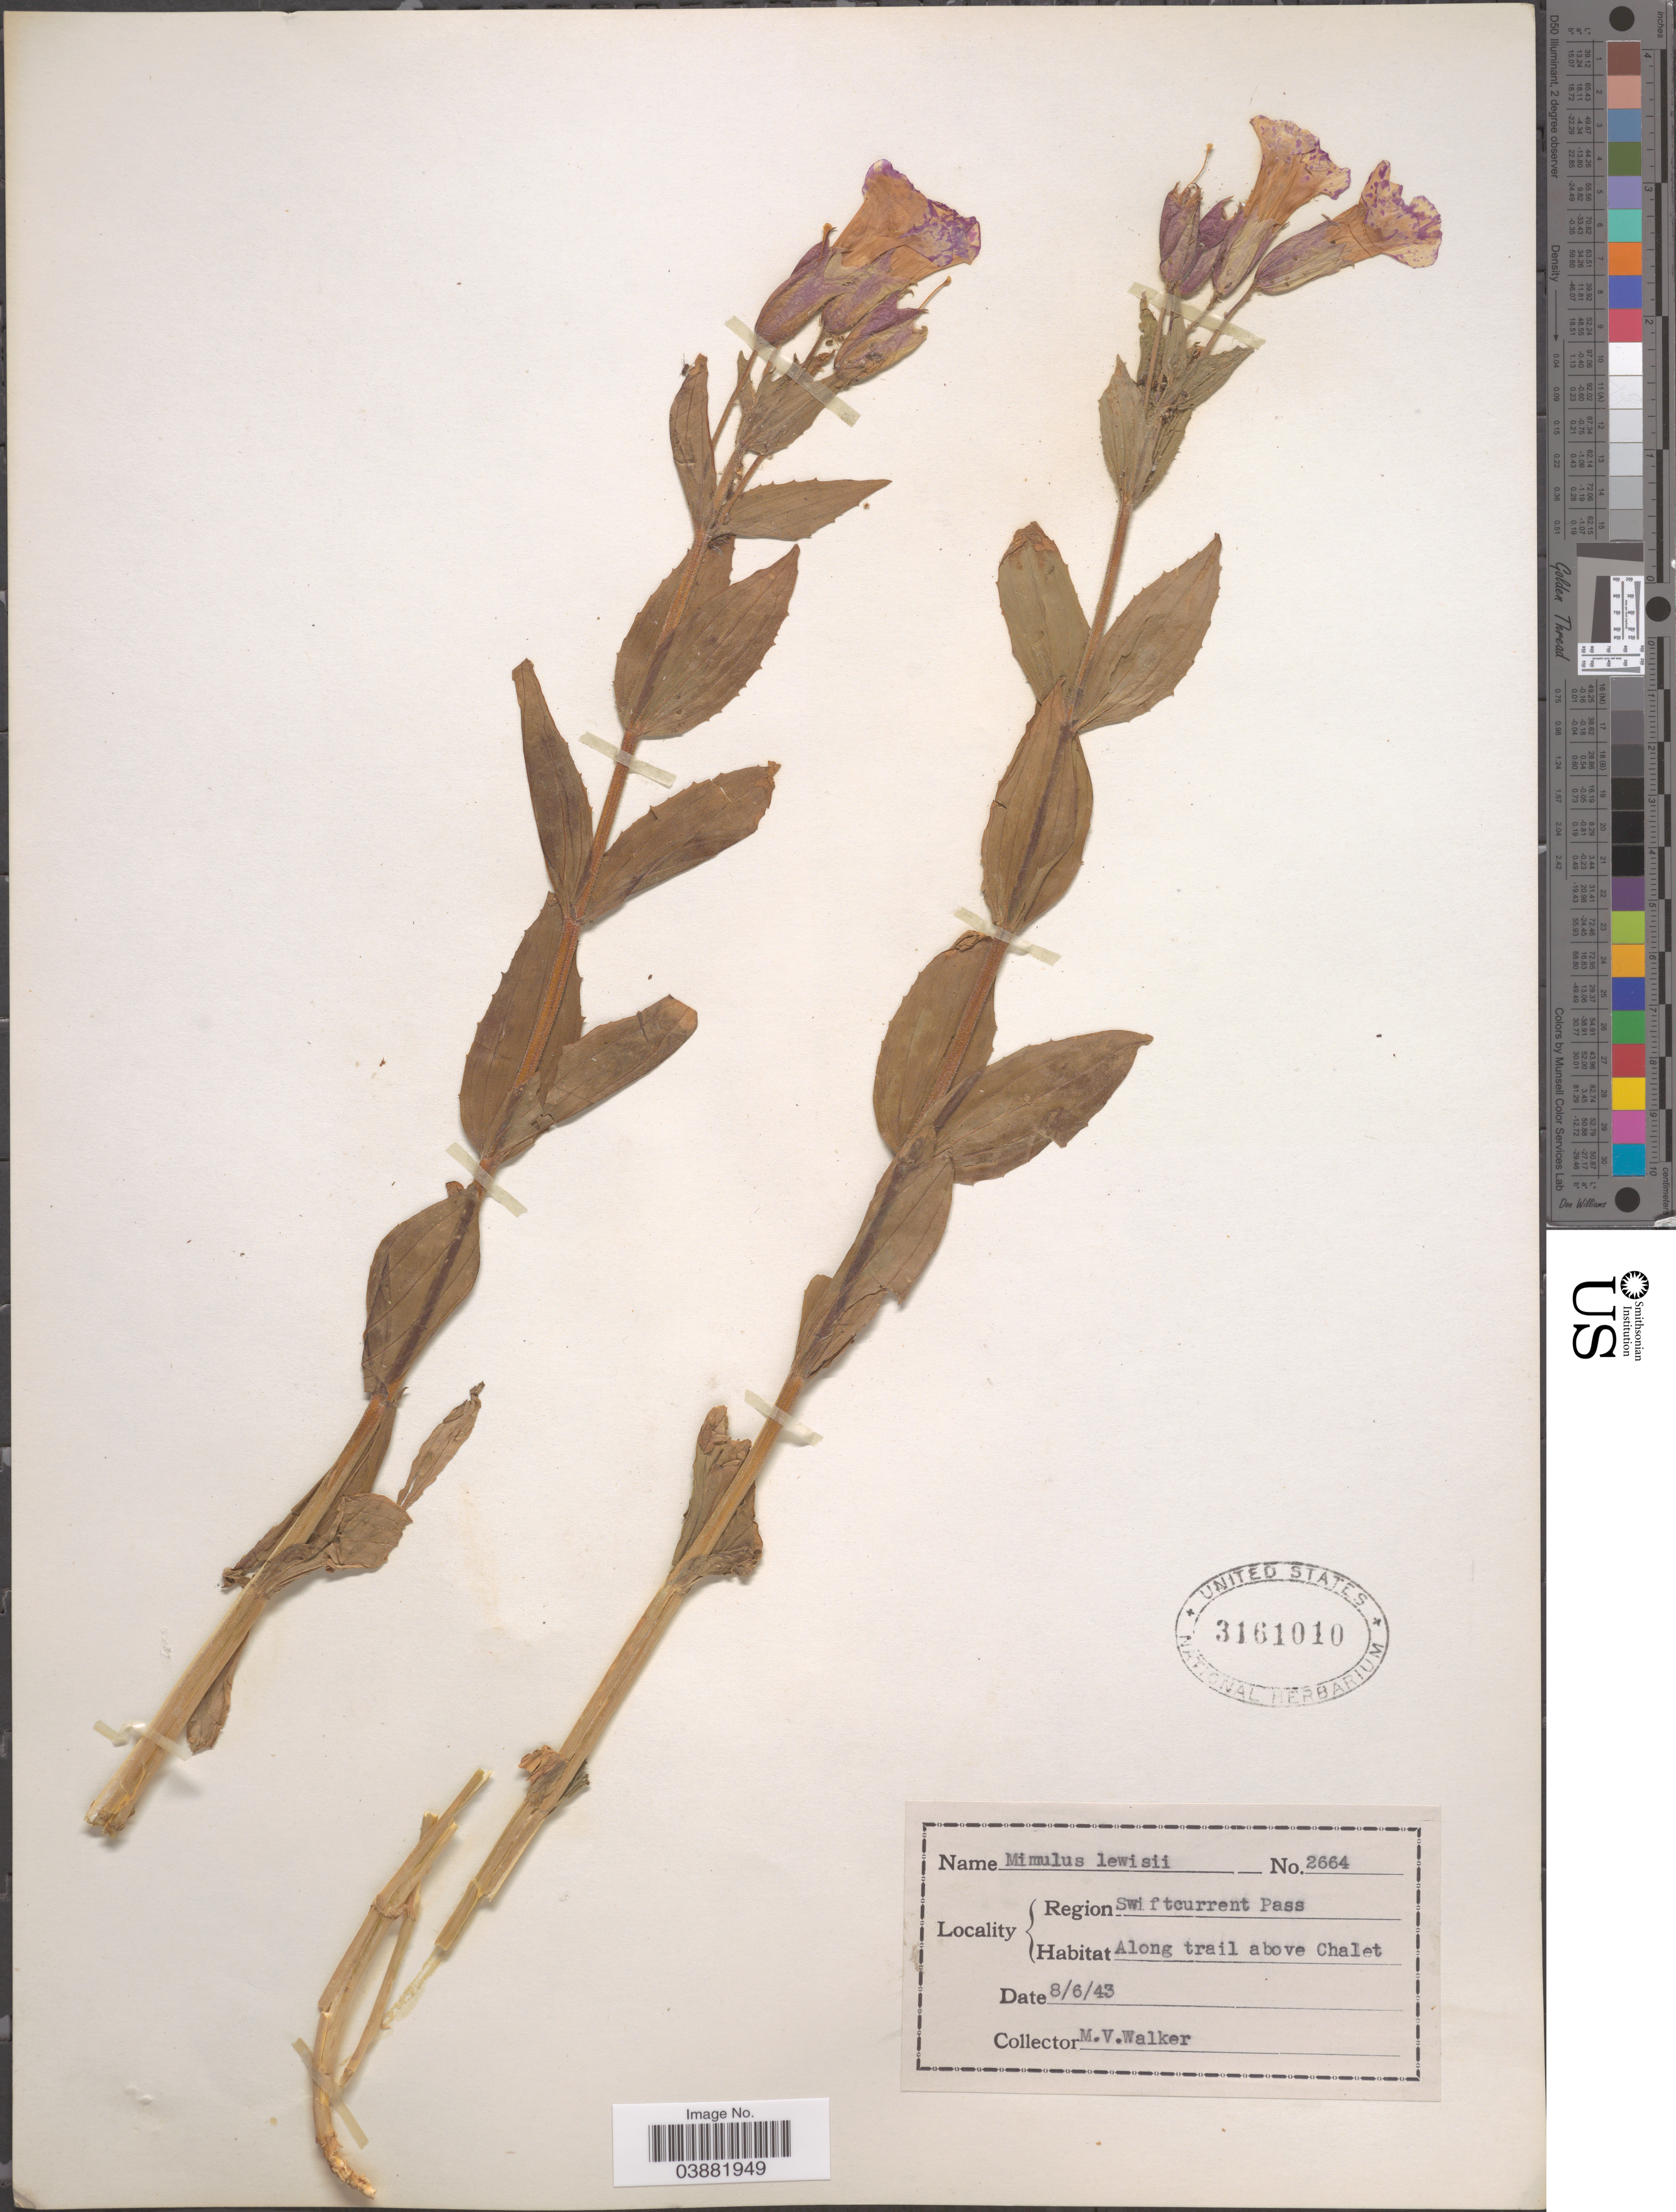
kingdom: Plantae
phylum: Tracheophyta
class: Magnoliopsida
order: Lamiales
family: Phrymaceae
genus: Mimulus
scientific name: Mimulus lewisii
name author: Pursh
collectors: M. Walker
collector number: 2664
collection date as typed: Transcribed d/m/y: 6/8/43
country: United States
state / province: Montana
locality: Region Swiftcurrent Pass. Along trail above Chalet.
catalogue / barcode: US 3161010